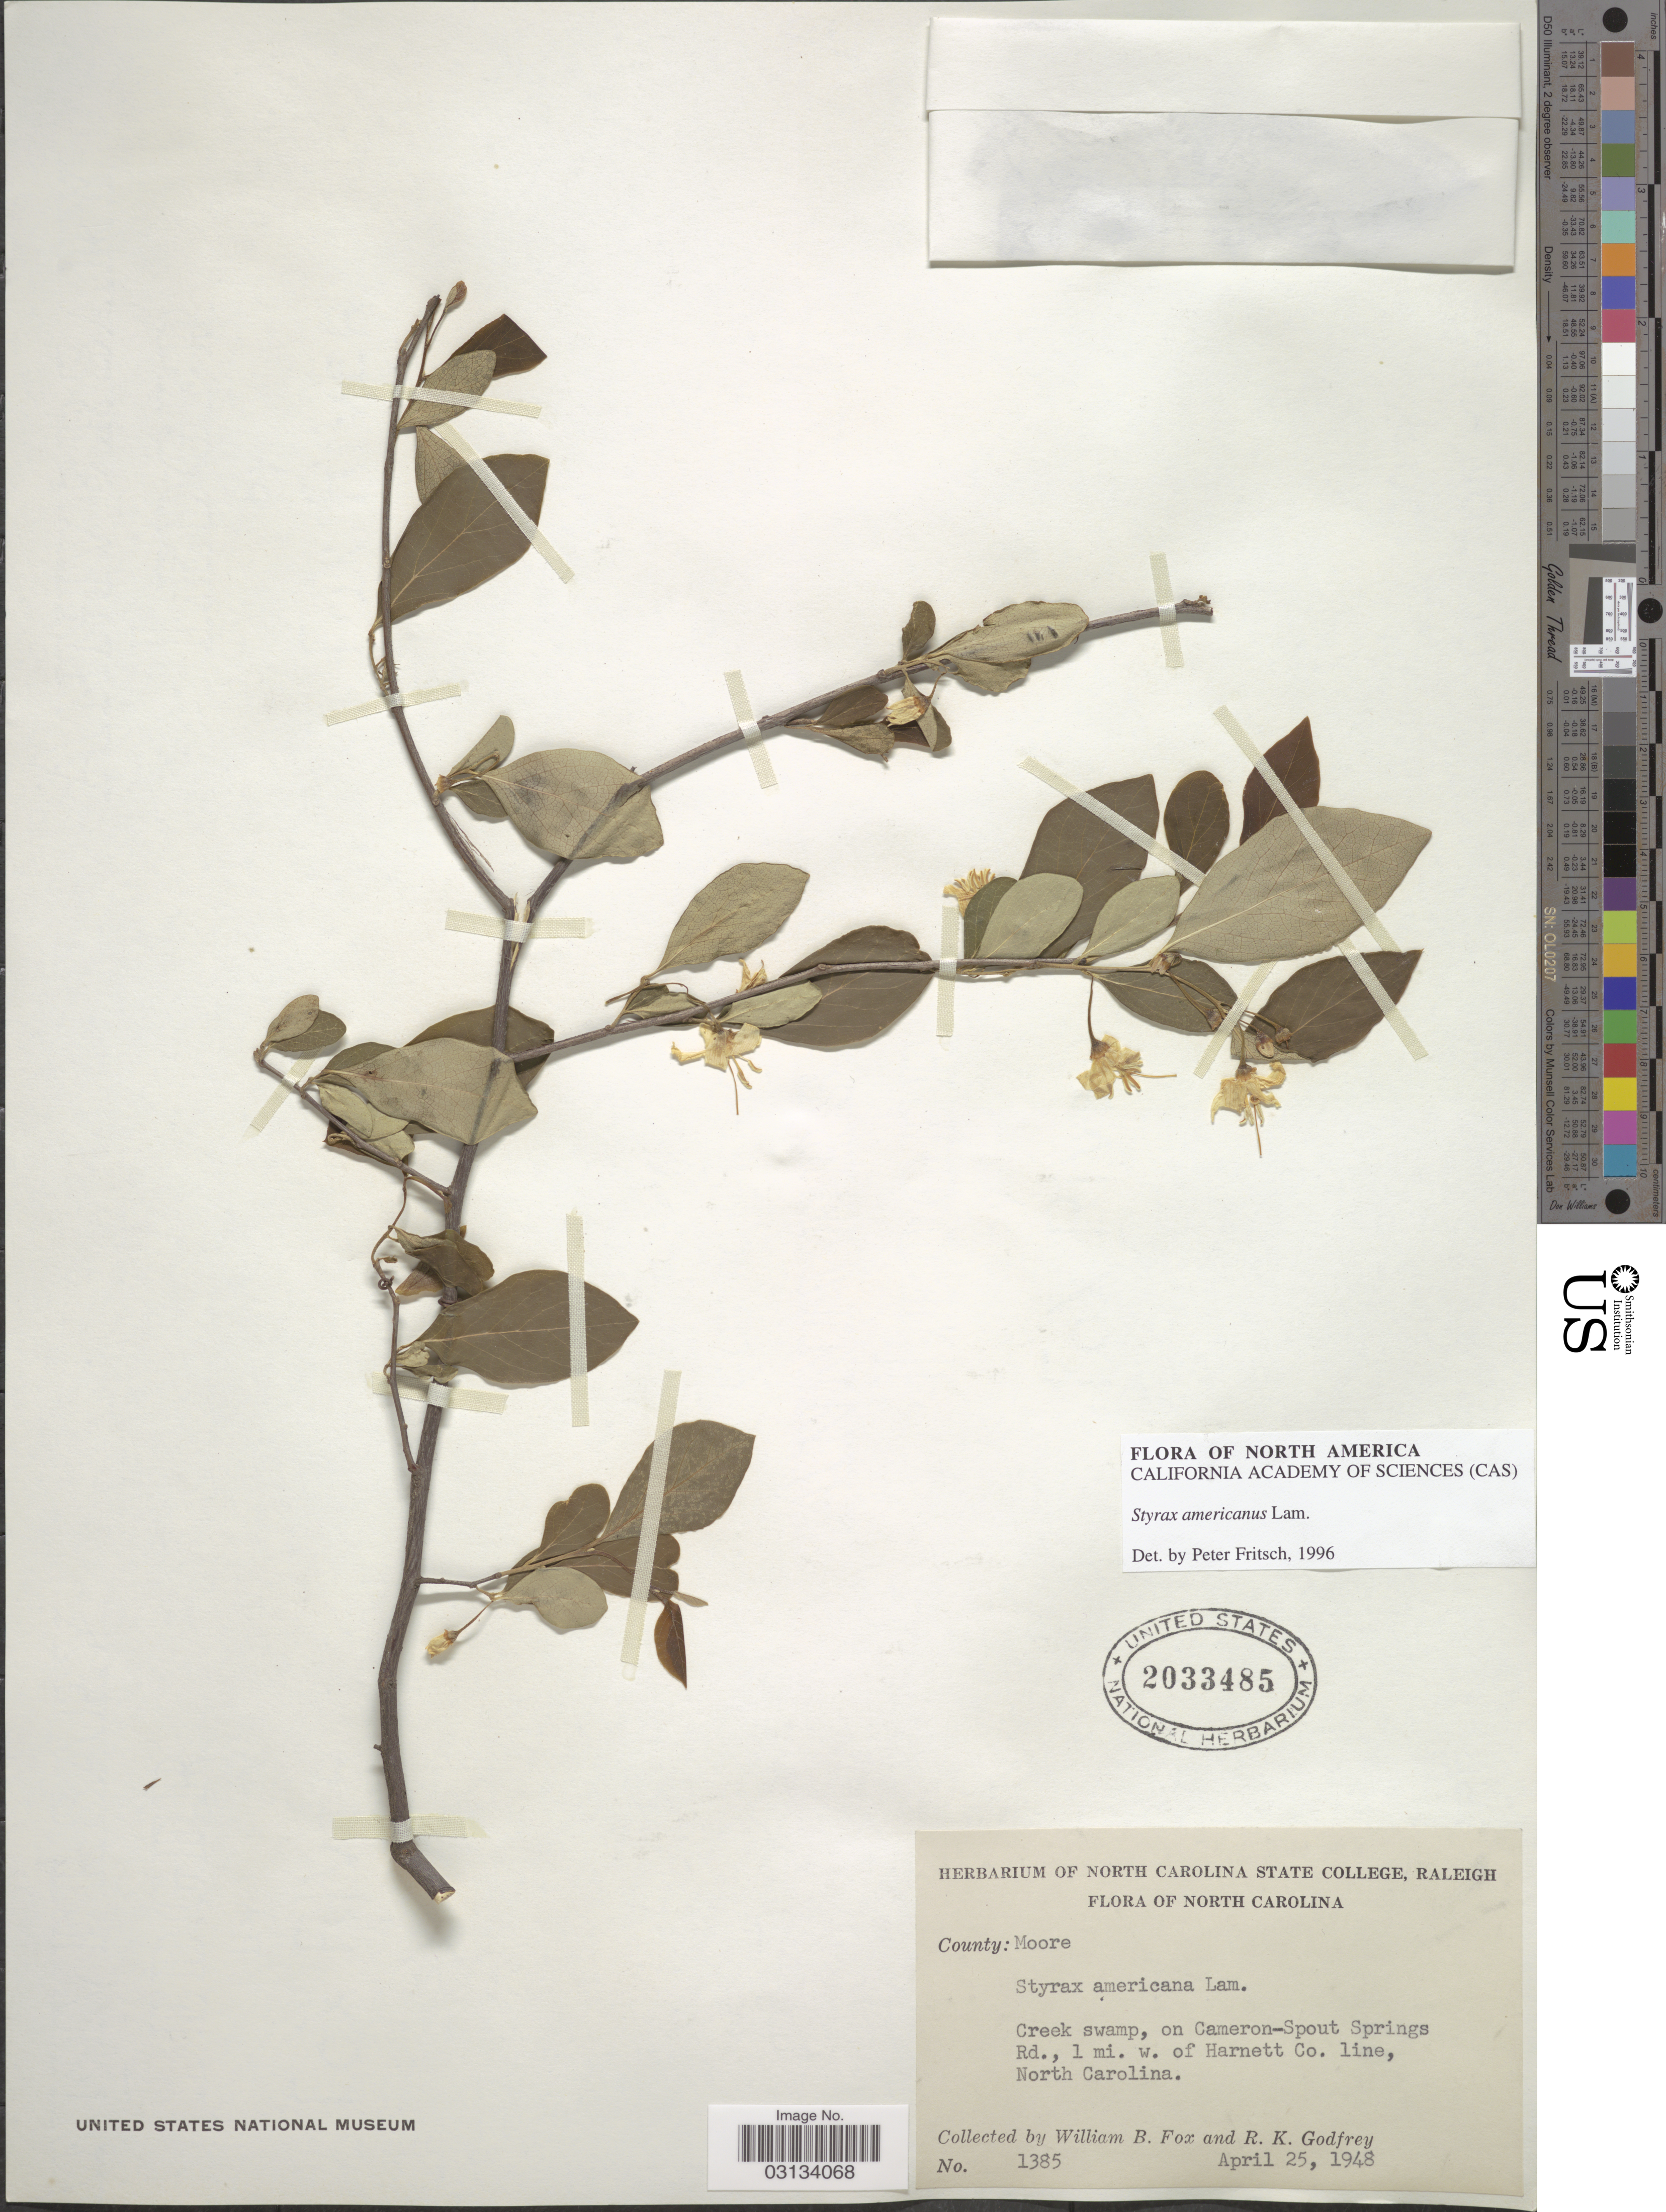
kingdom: Plantae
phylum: Tracheophyta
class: Magnoliopsida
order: Ericales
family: Styracaceae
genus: Styrax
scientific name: Styrax americanus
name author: Lam.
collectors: W. Fox & R. K. Godfrey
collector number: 1385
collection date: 1948-04-25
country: United States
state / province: North Carolina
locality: County: Moore. Creek swamp, on Cameron-Spout Springs Rd., 1 mi. w. of Harnett Co. line.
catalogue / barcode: US 2033485